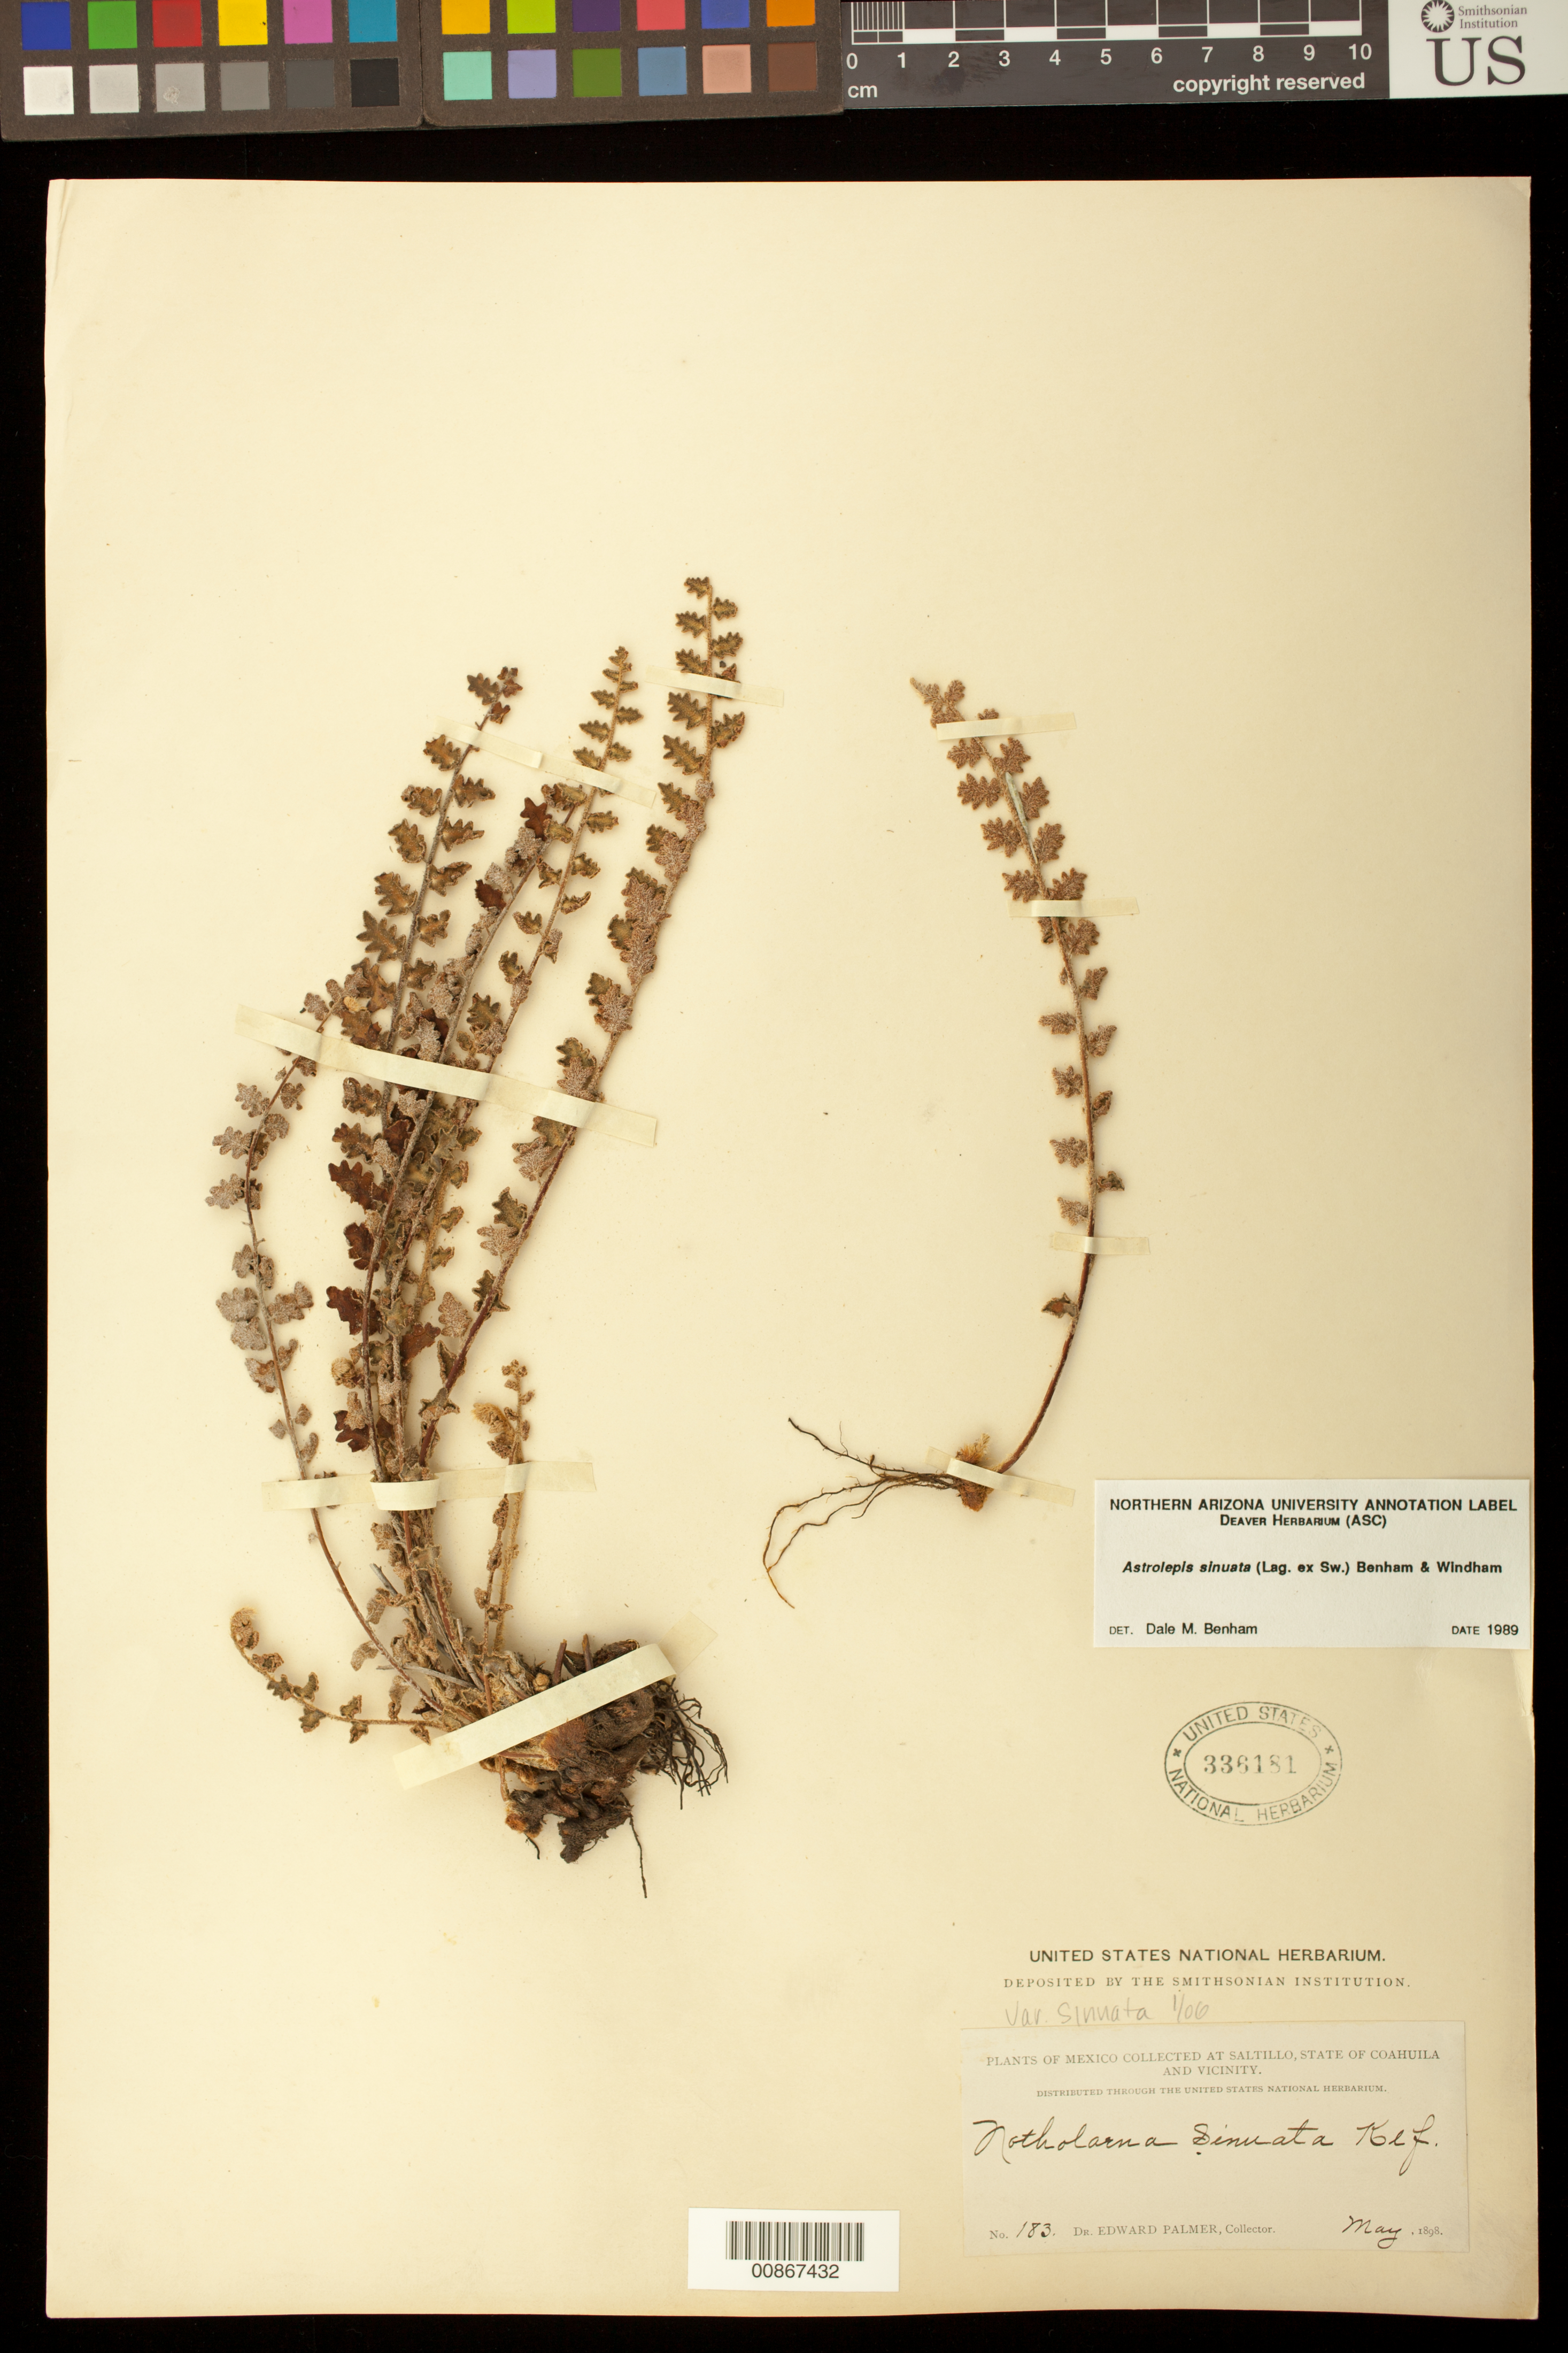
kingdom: Plantae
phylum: Tracheophyta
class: Polypodiopsida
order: Polypodiales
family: Pteridaceae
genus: Astrolepis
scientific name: Astrolepis sinuata subsp. sinuata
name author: (Lag. ex Sw.) D.M. Benham & Windham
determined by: Benham, D. M.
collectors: E. Palmer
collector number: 183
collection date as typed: May 1898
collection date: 1898-05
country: Mexico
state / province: Coahuila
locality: Saltillo, Coahuila and vicinity.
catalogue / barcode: US 336181